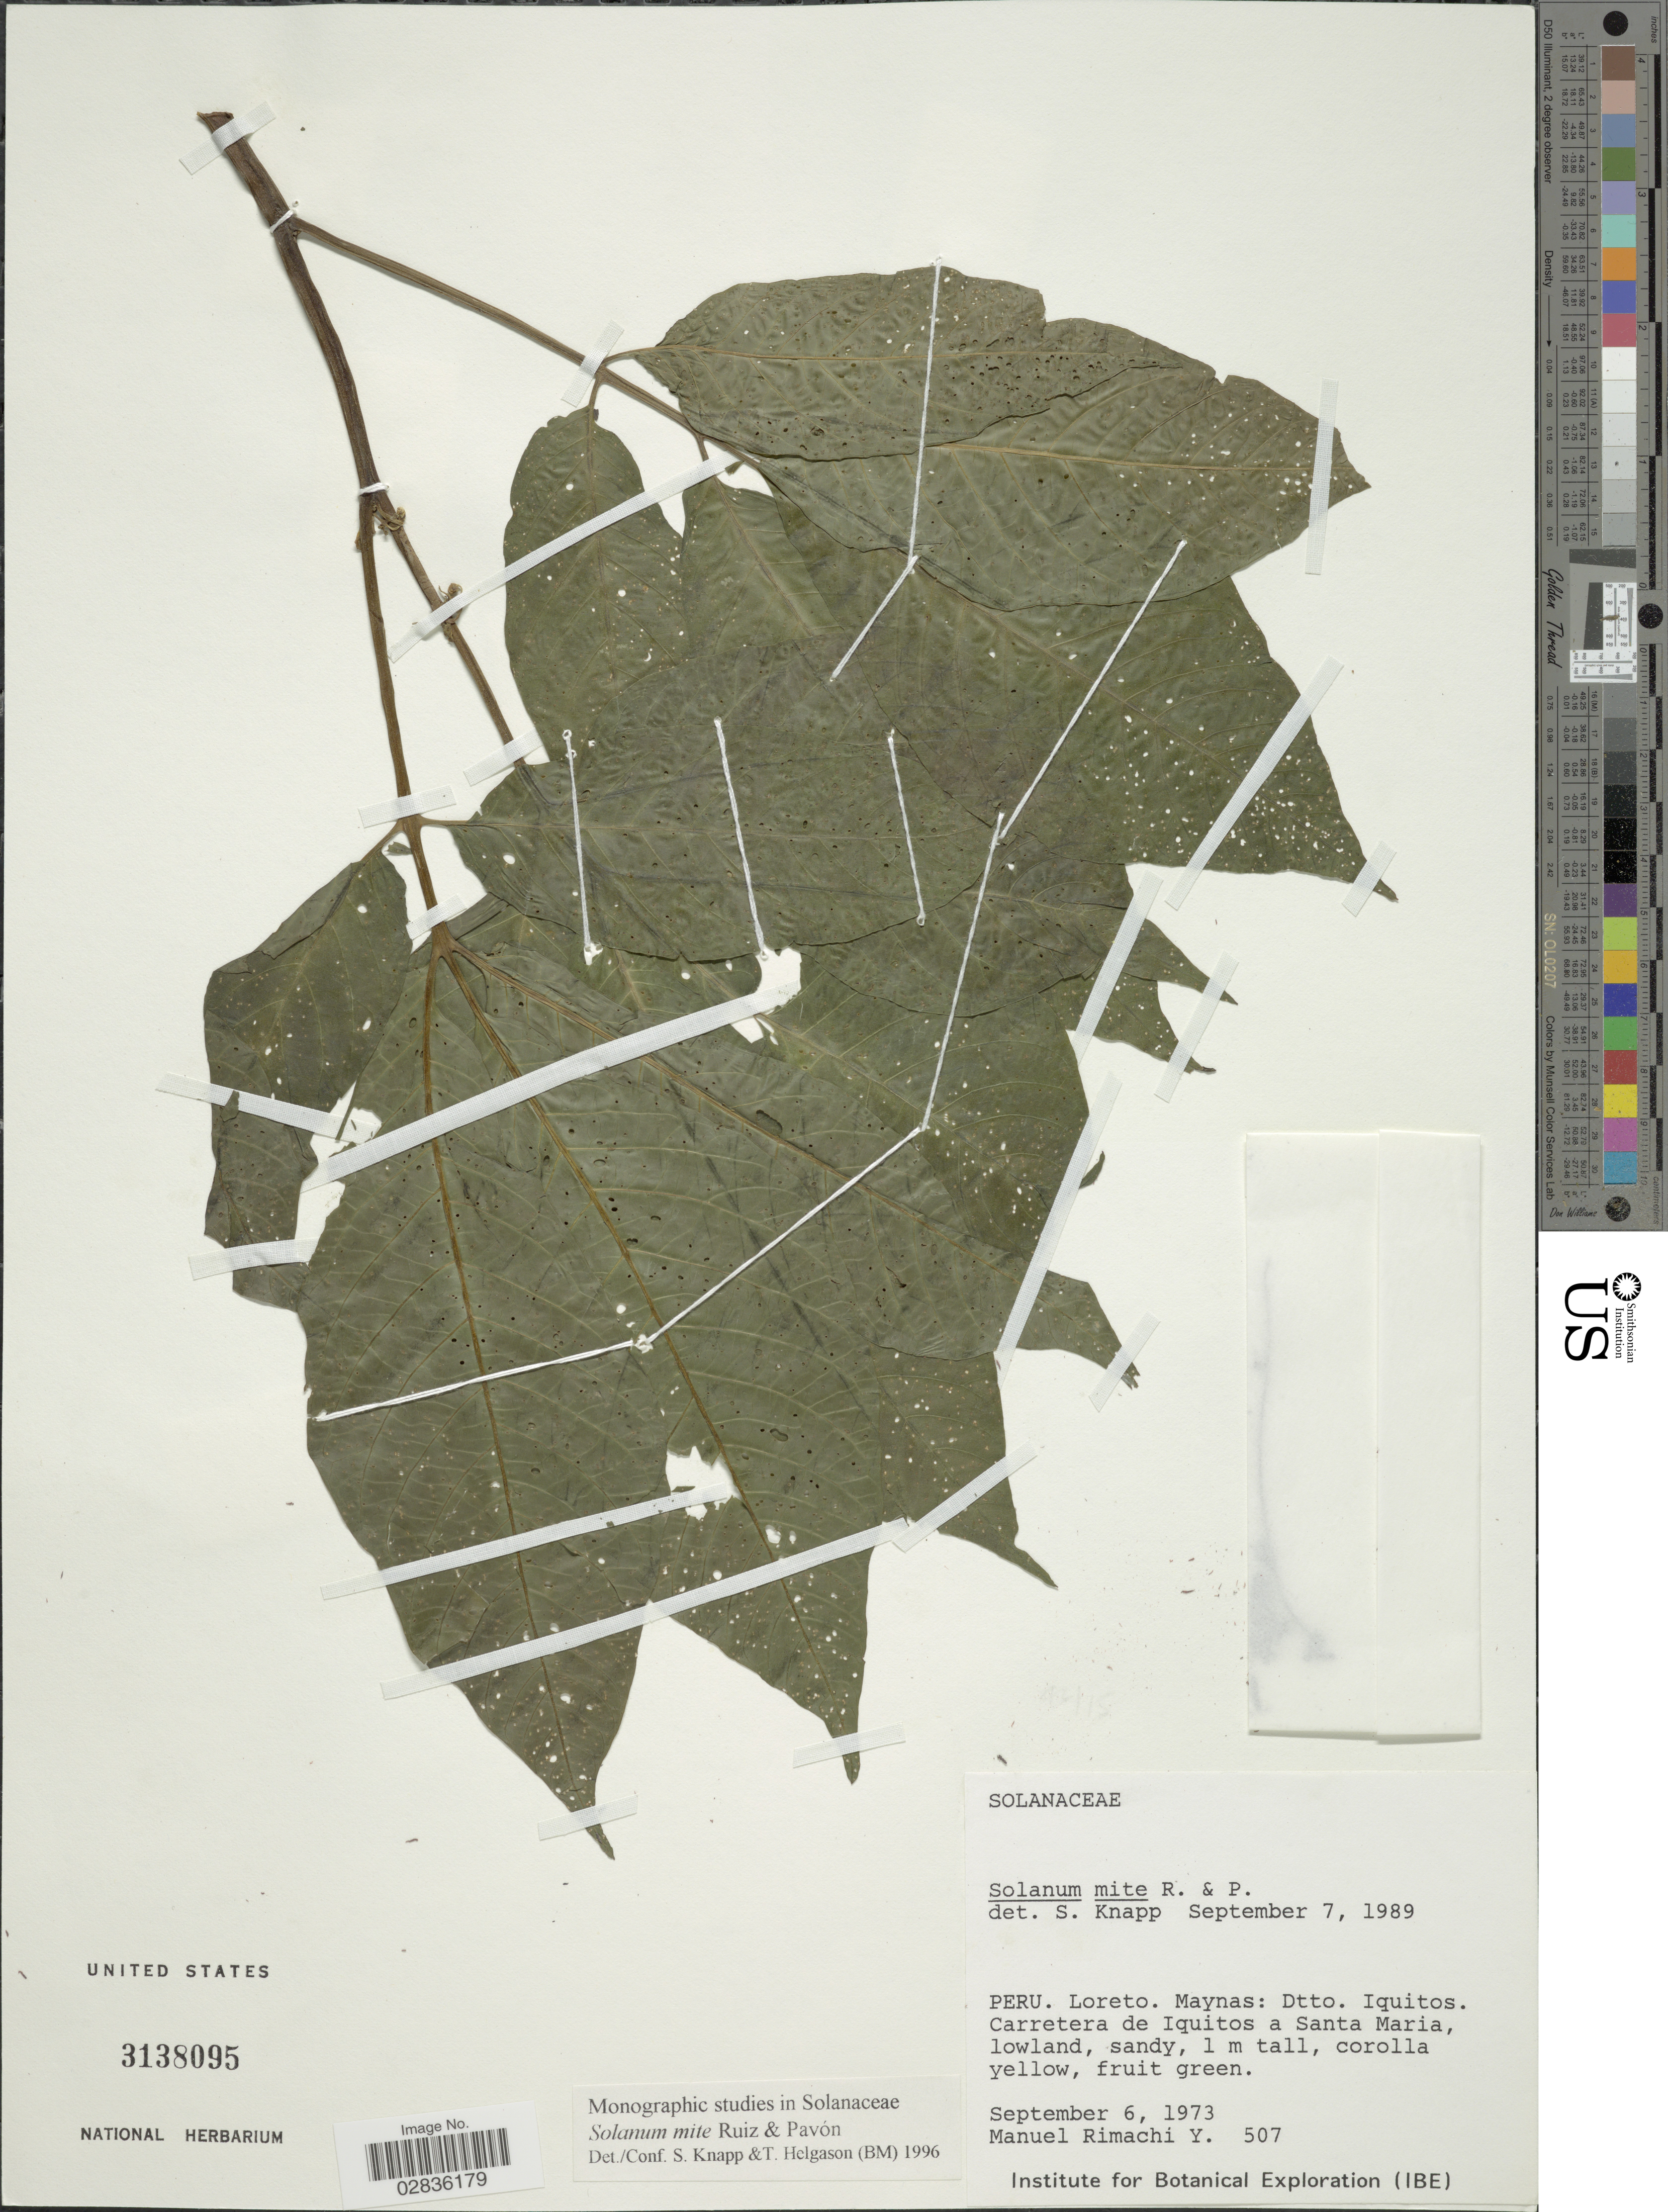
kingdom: Plantae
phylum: Tracheophyta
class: Magnoliopsida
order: Solanales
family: Solanaceae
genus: Solanum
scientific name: Solanum mite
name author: Ruiz & Pav.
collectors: M. Rimachi Y.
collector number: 507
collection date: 1973-09-06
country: Peru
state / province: Loreto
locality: Maynas: Dtto. Iquitos. Carretera de Iquitos a Santa Maria.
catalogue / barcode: US 3138095